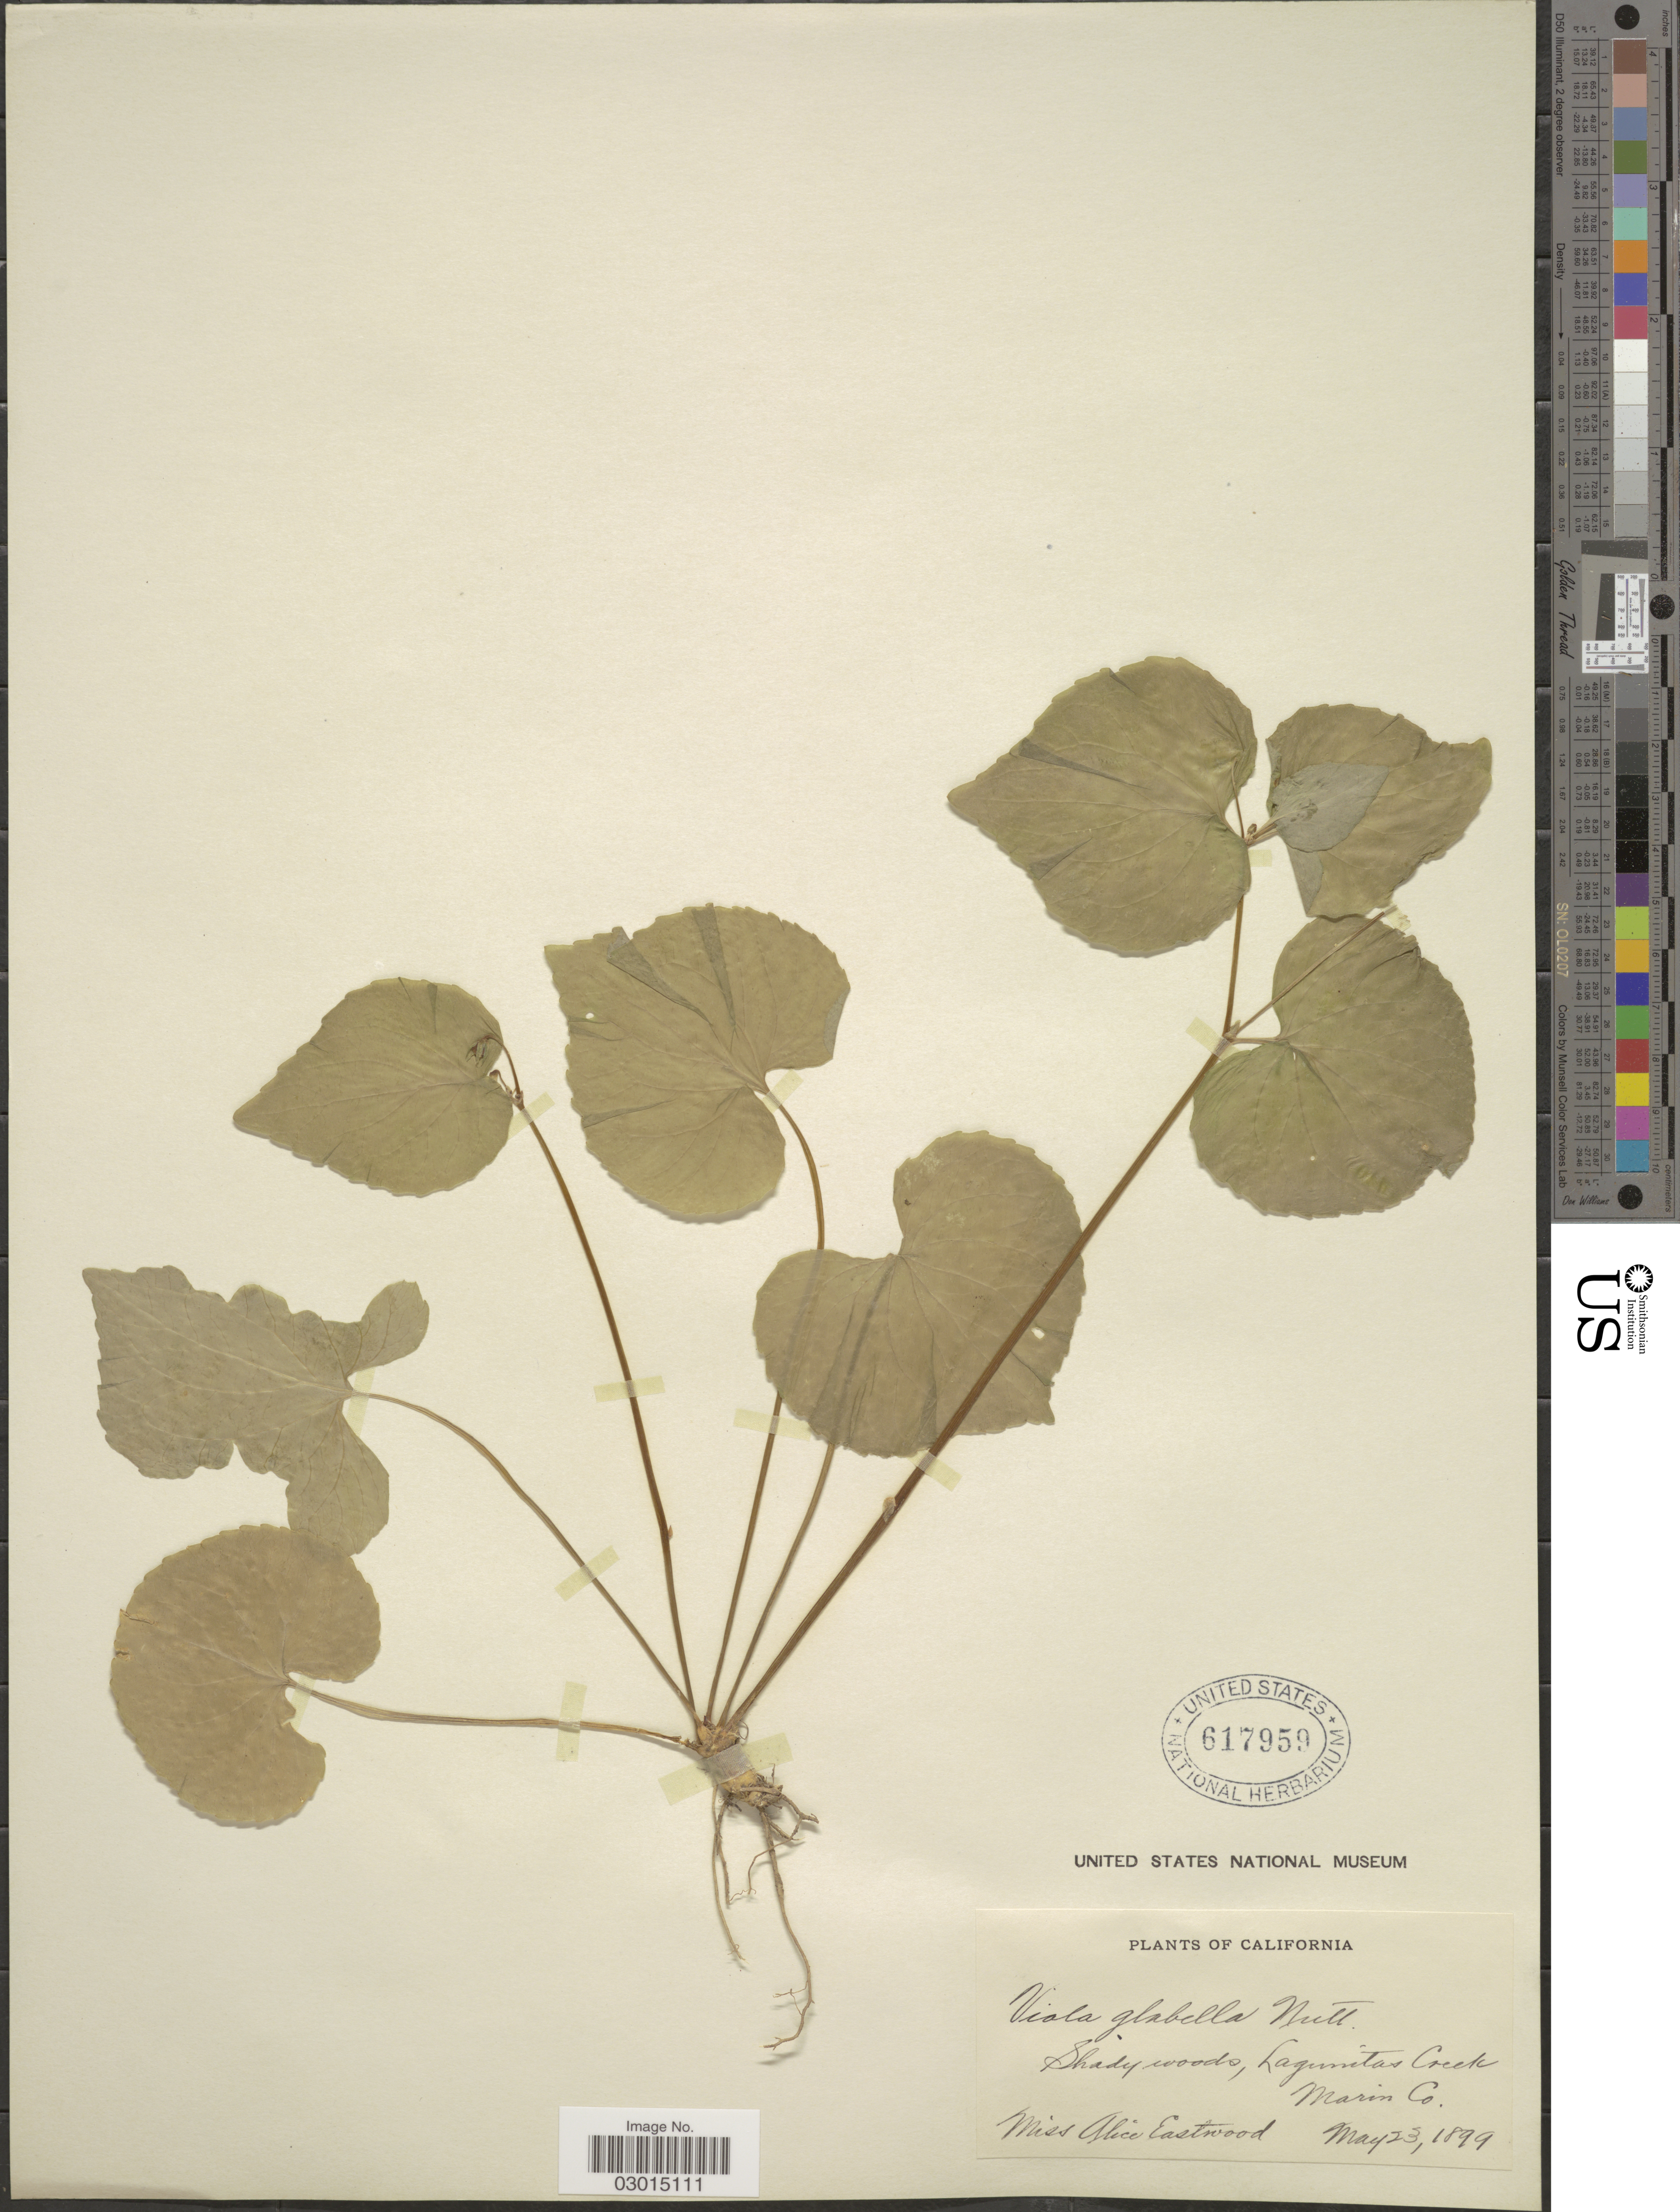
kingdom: Plantae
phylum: Tracheophyta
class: Magnoliopsida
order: Malpighiales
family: Violaceae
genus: Viola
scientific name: Viola glabella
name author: Nutt.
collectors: A. Eastwood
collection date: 1899-05-23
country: United States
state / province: California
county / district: Marin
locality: Shady woods, Lagunitas Creek. Marin Co.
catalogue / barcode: US 617959